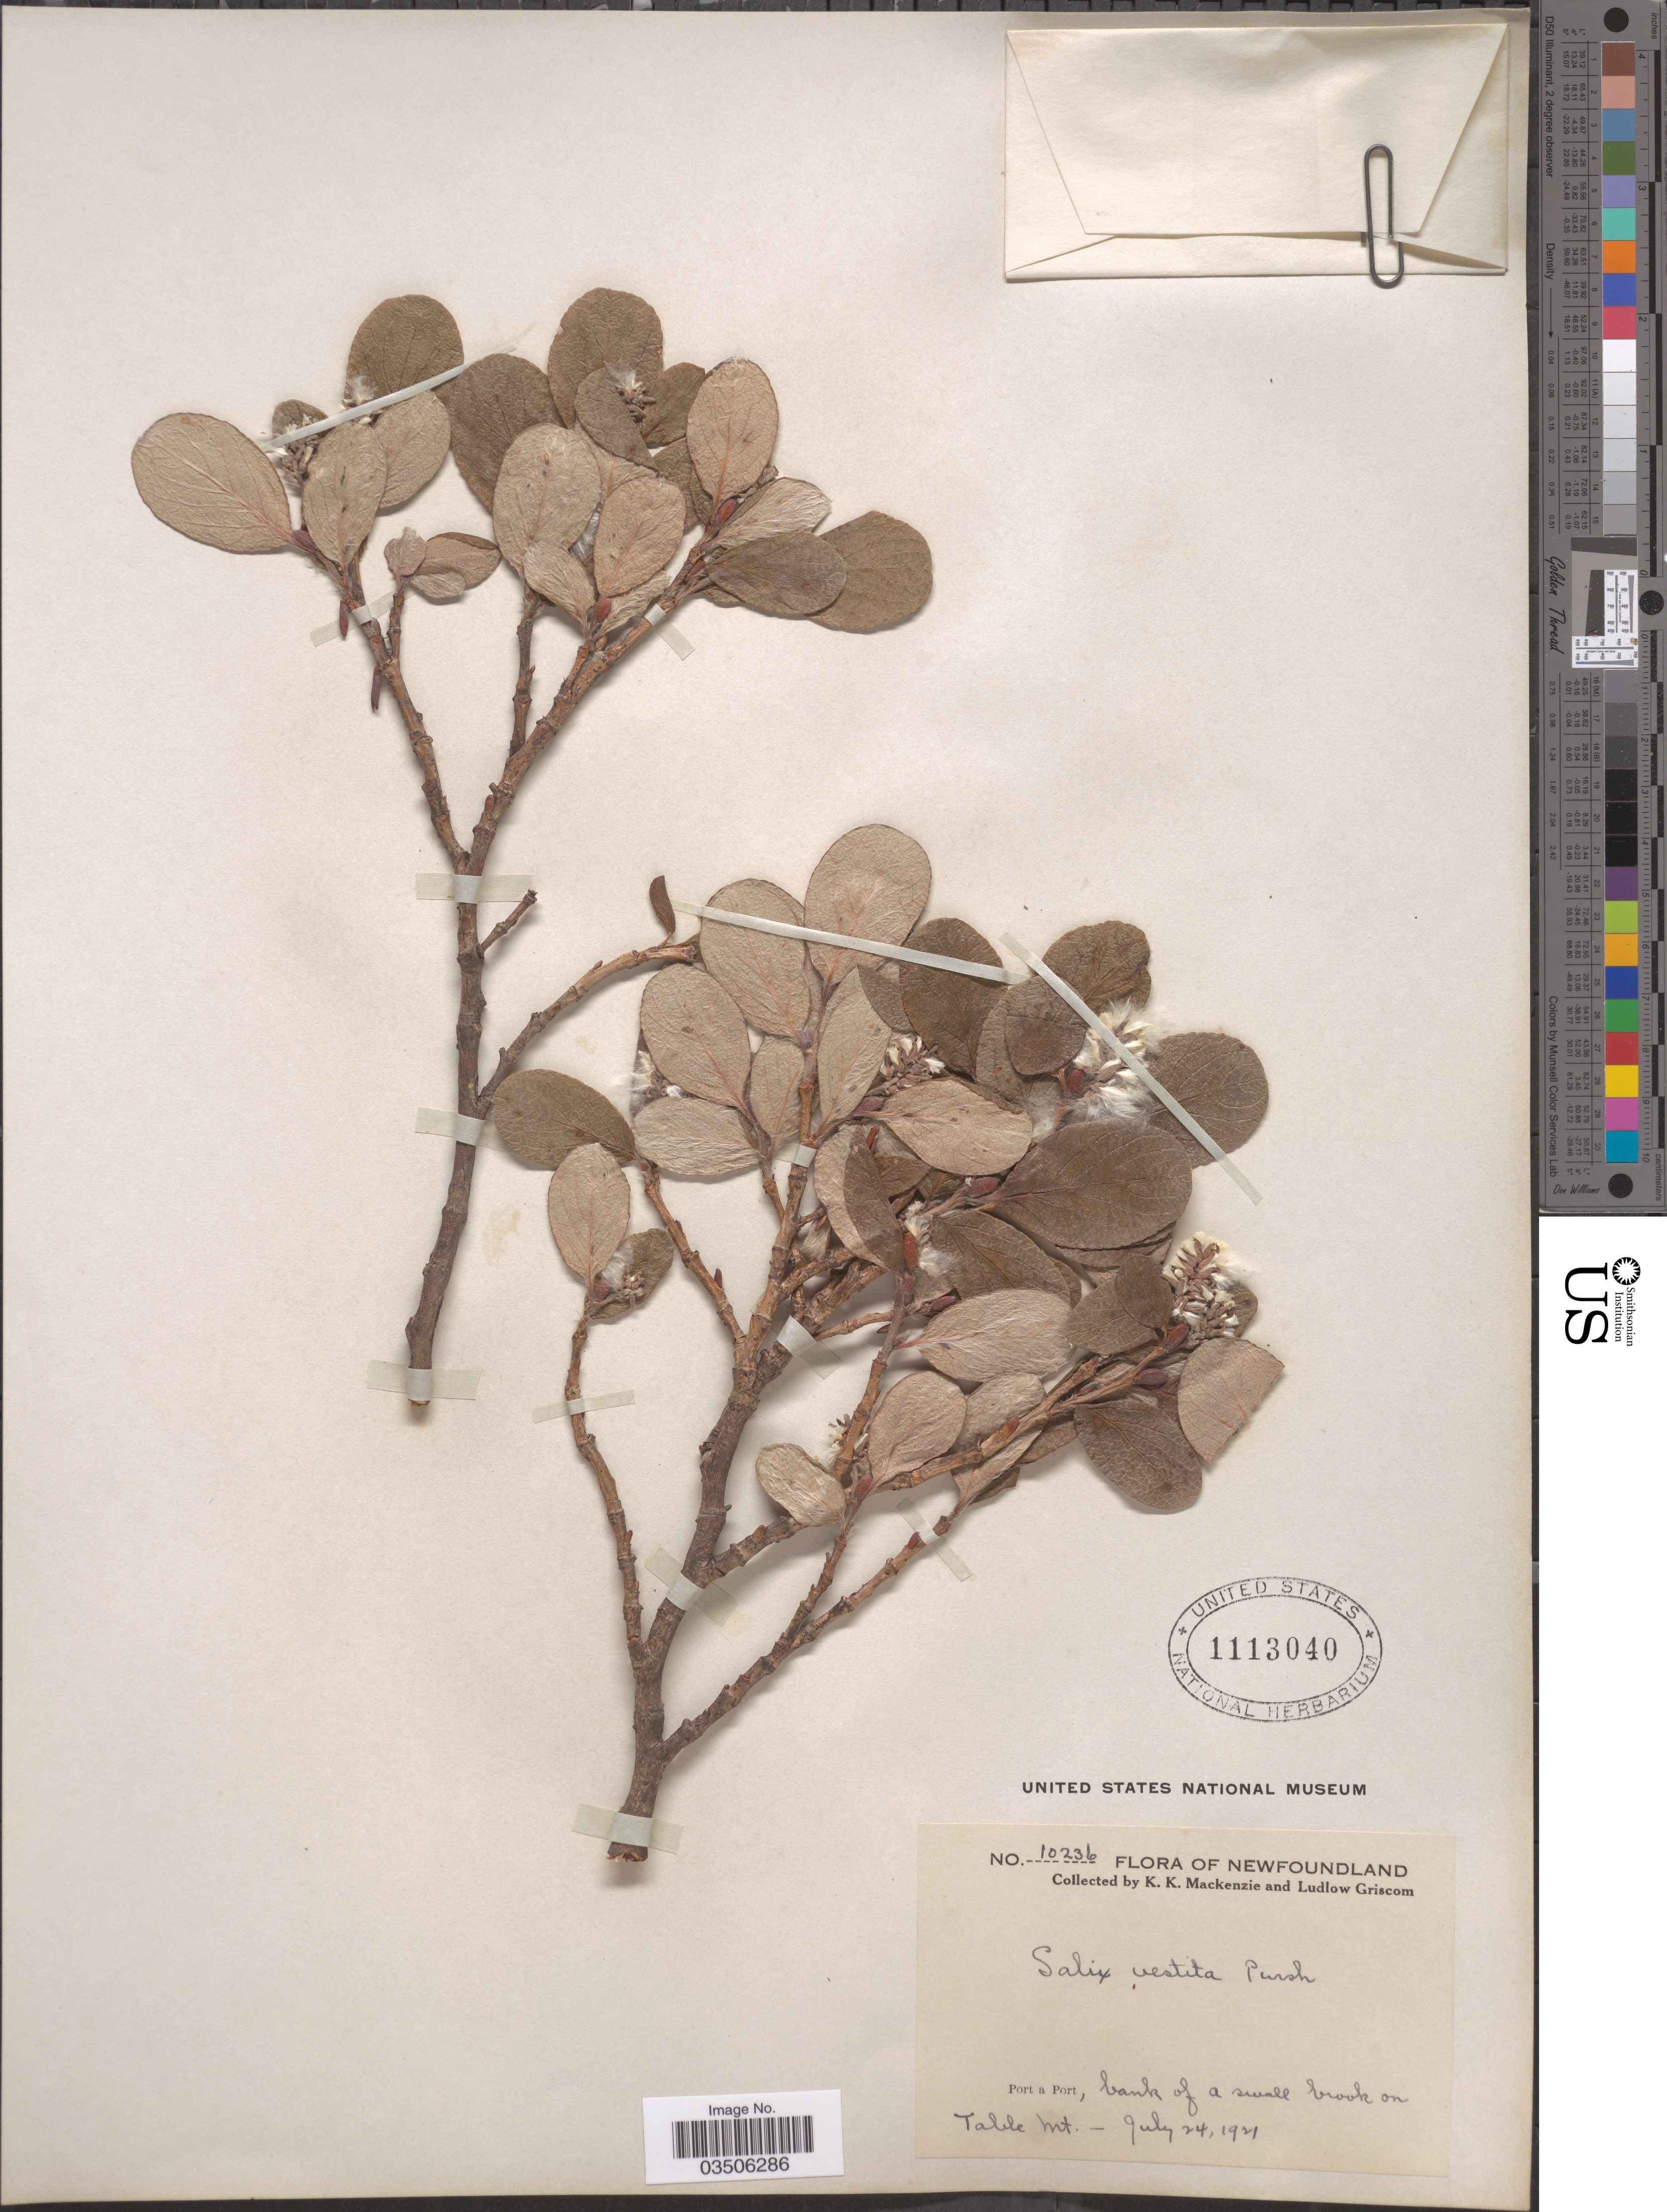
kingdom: Plantae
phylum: Tracheophyta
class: Magnoliopsida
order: Malpighiales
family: Salicaceae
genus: Salix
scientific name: Salix vestita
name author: Pursh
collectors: K. K. Mackenzie & L. Griscom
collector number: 10236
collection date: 1921-07-24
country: Canada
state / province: Newfoundland and Labrador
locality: Port a Port, bank of a small brook on Table Mt.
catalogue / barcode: US 1113040